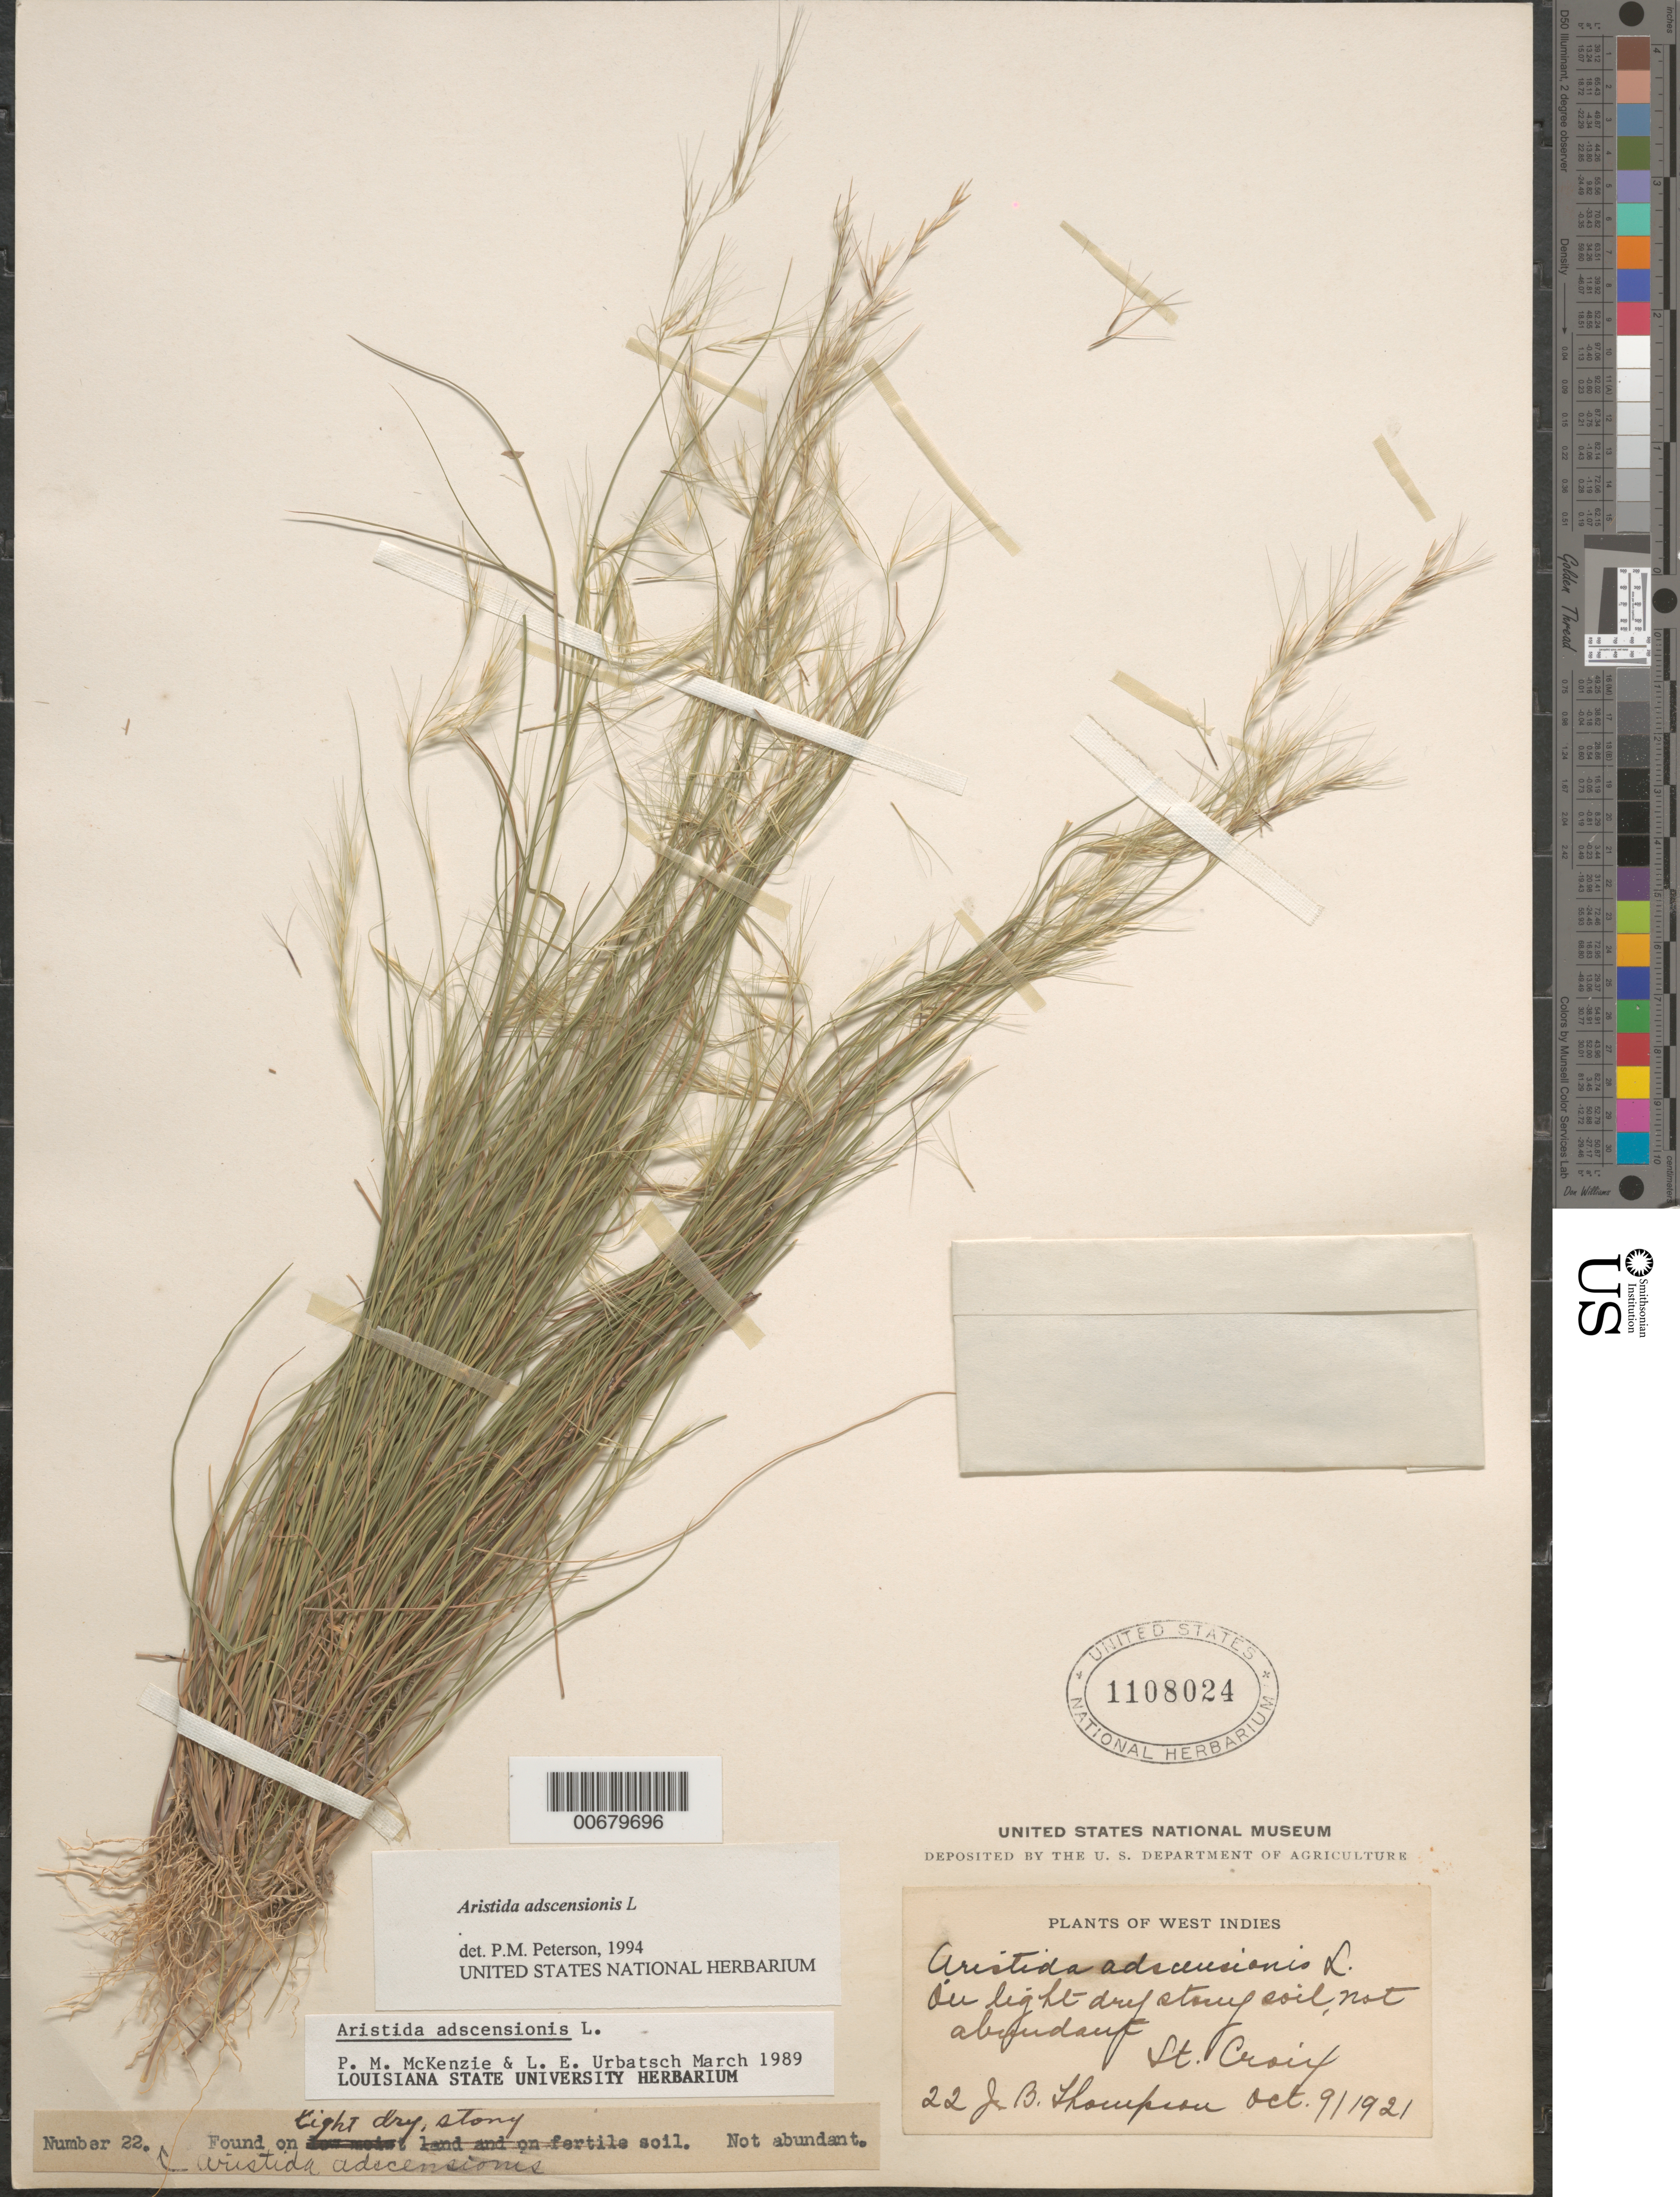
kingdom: Plantae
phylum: Tracheophyta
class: Liliopsida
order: Poales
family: Poaceae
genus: Aristida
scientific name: Aristida adscensionis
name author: L.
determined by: Peterson, Paul M., (BOT), Smithsonian Institution - National Museum of Natural History (UNITED STATES)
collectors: J. B. Thompson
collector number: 22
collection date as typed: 09 Oct 1921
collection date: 1921-10-09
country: U.S. Virgin Islands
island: St. Croix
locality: St. Croix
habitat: On light dry stony soil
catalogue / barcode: US 1108024